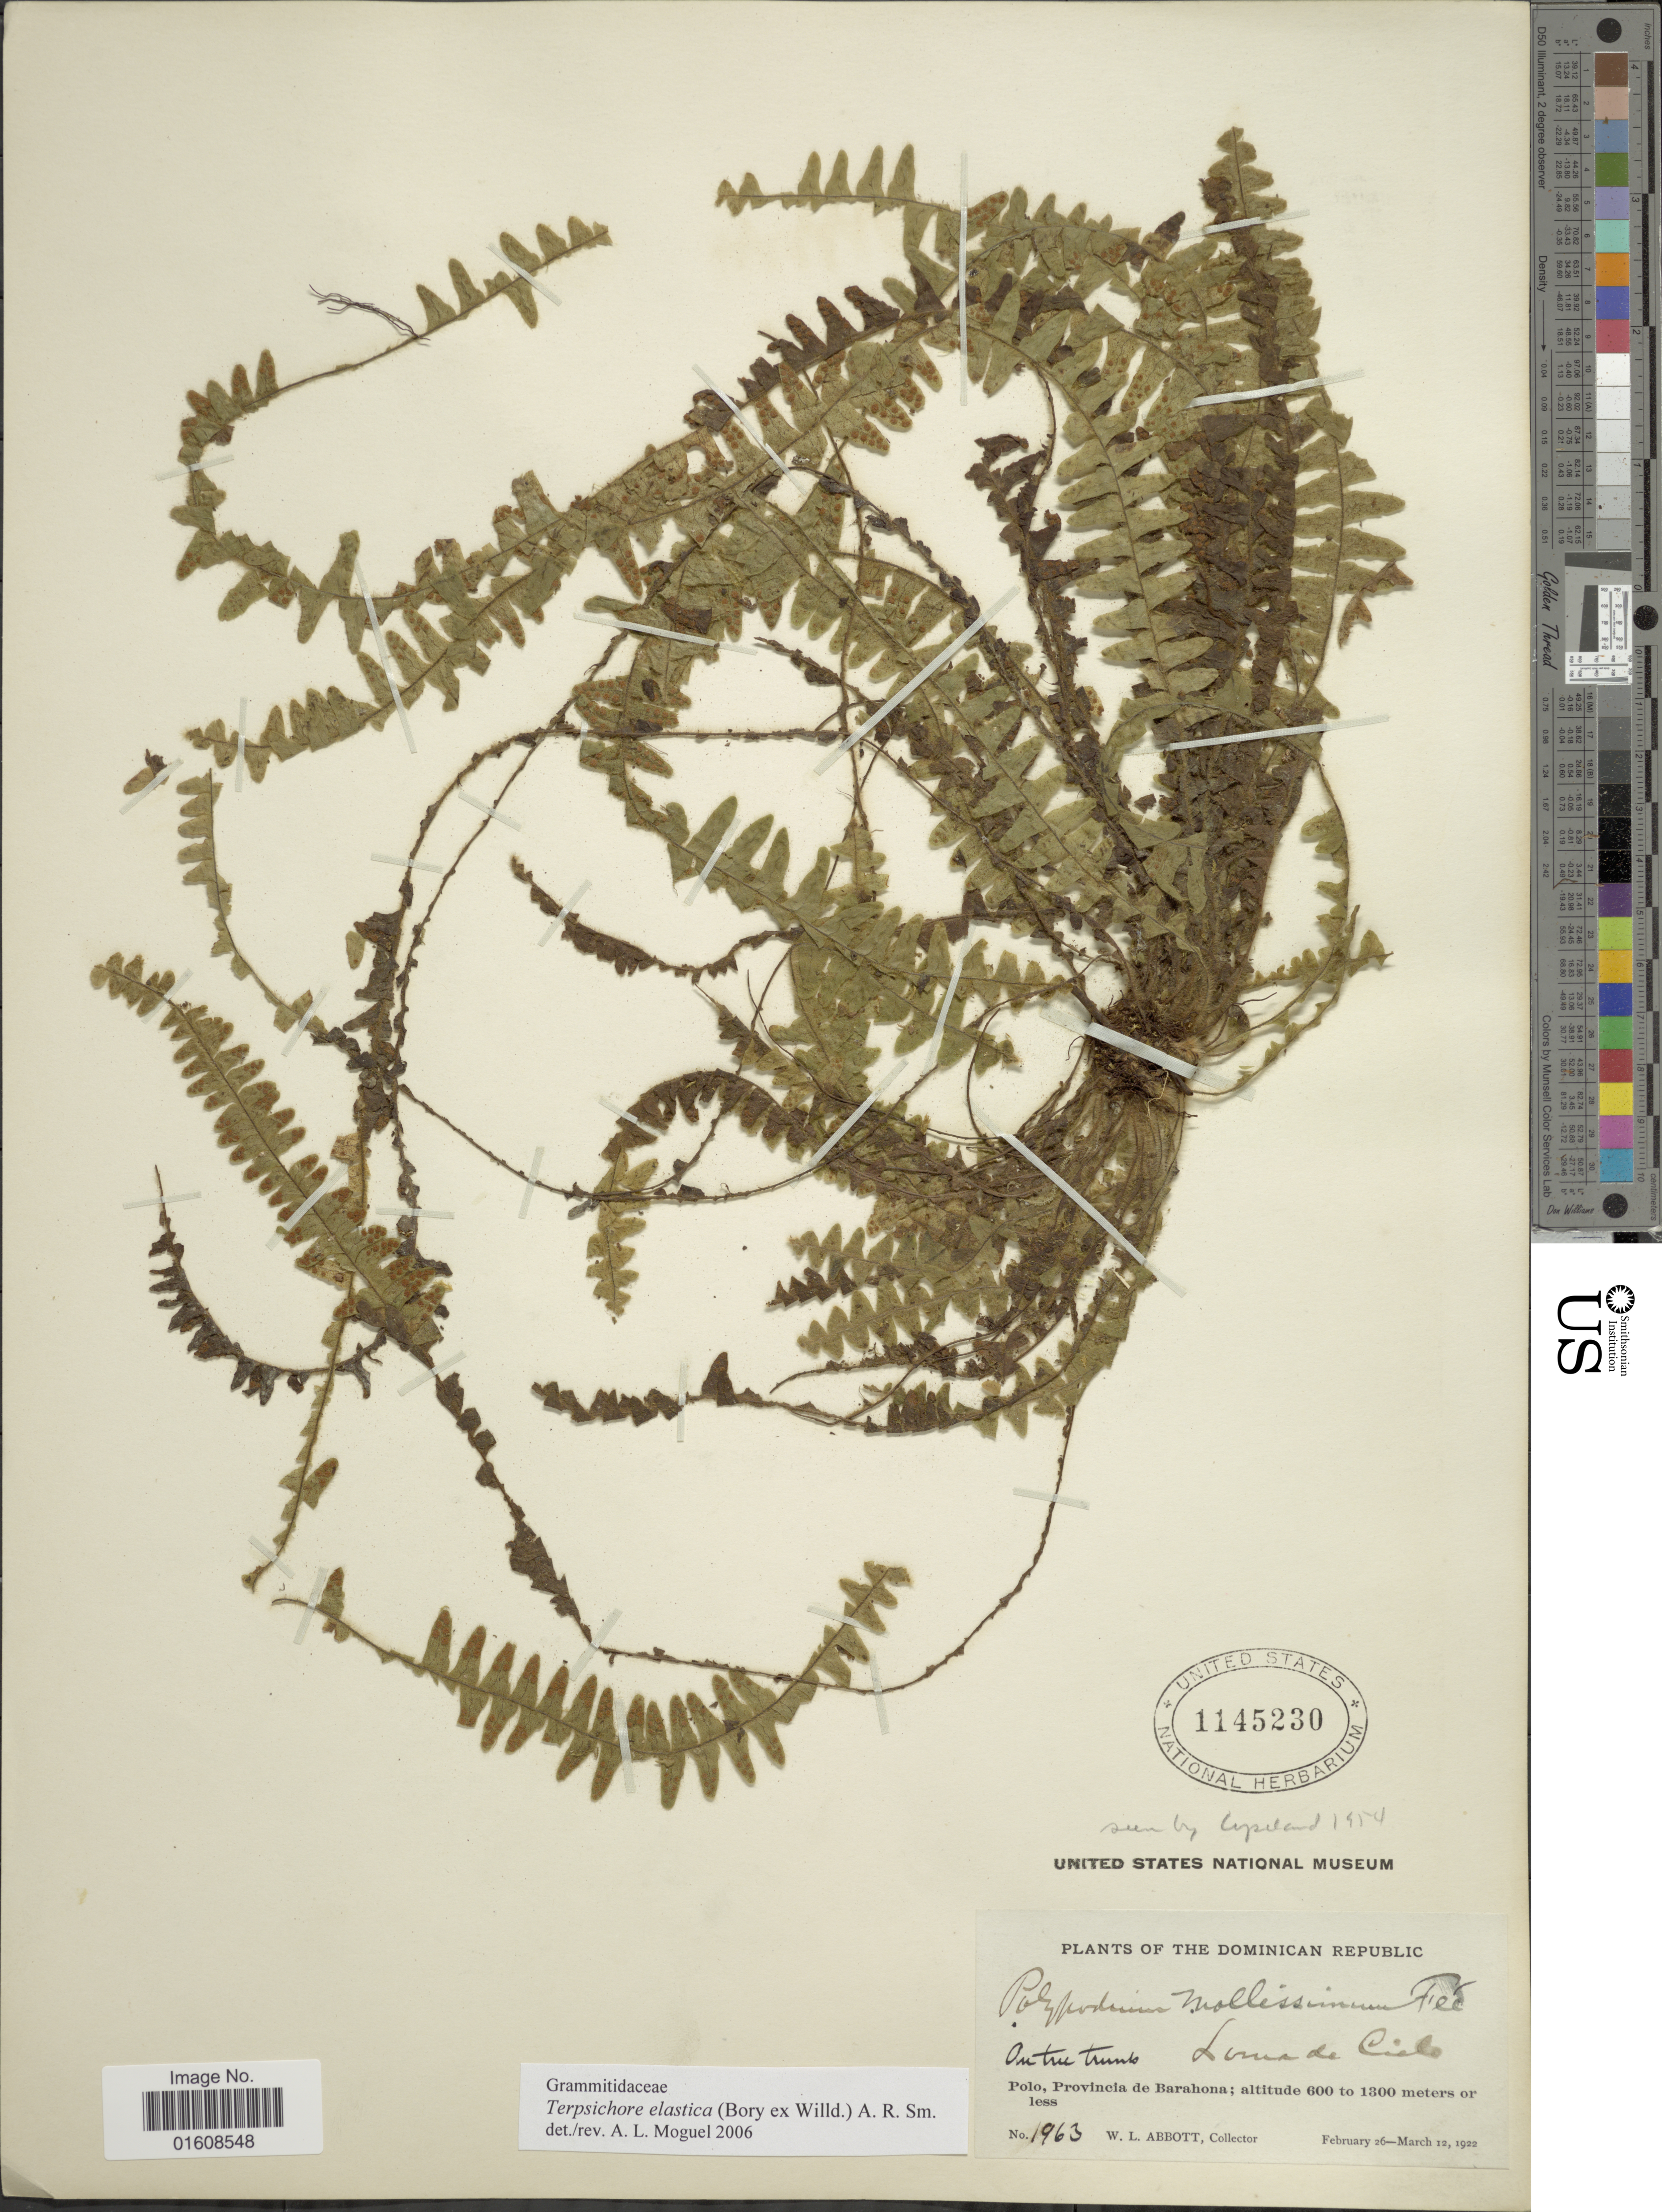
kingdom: Plantae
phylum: Tracheophyta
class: Polypodiopsida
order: Polypodiales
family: Polypodiaceae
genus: Alansmia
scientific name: Alansmia elastica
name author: (Bory ex Willd.) Moguel & M. Kessler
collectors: W. L. Abbott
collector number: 1963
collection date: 1922-02-26/1922-03-12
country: Dominican Republic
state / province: Barahona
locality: Polo. Loma de Cielo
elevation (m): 600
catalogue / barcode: US 1145230